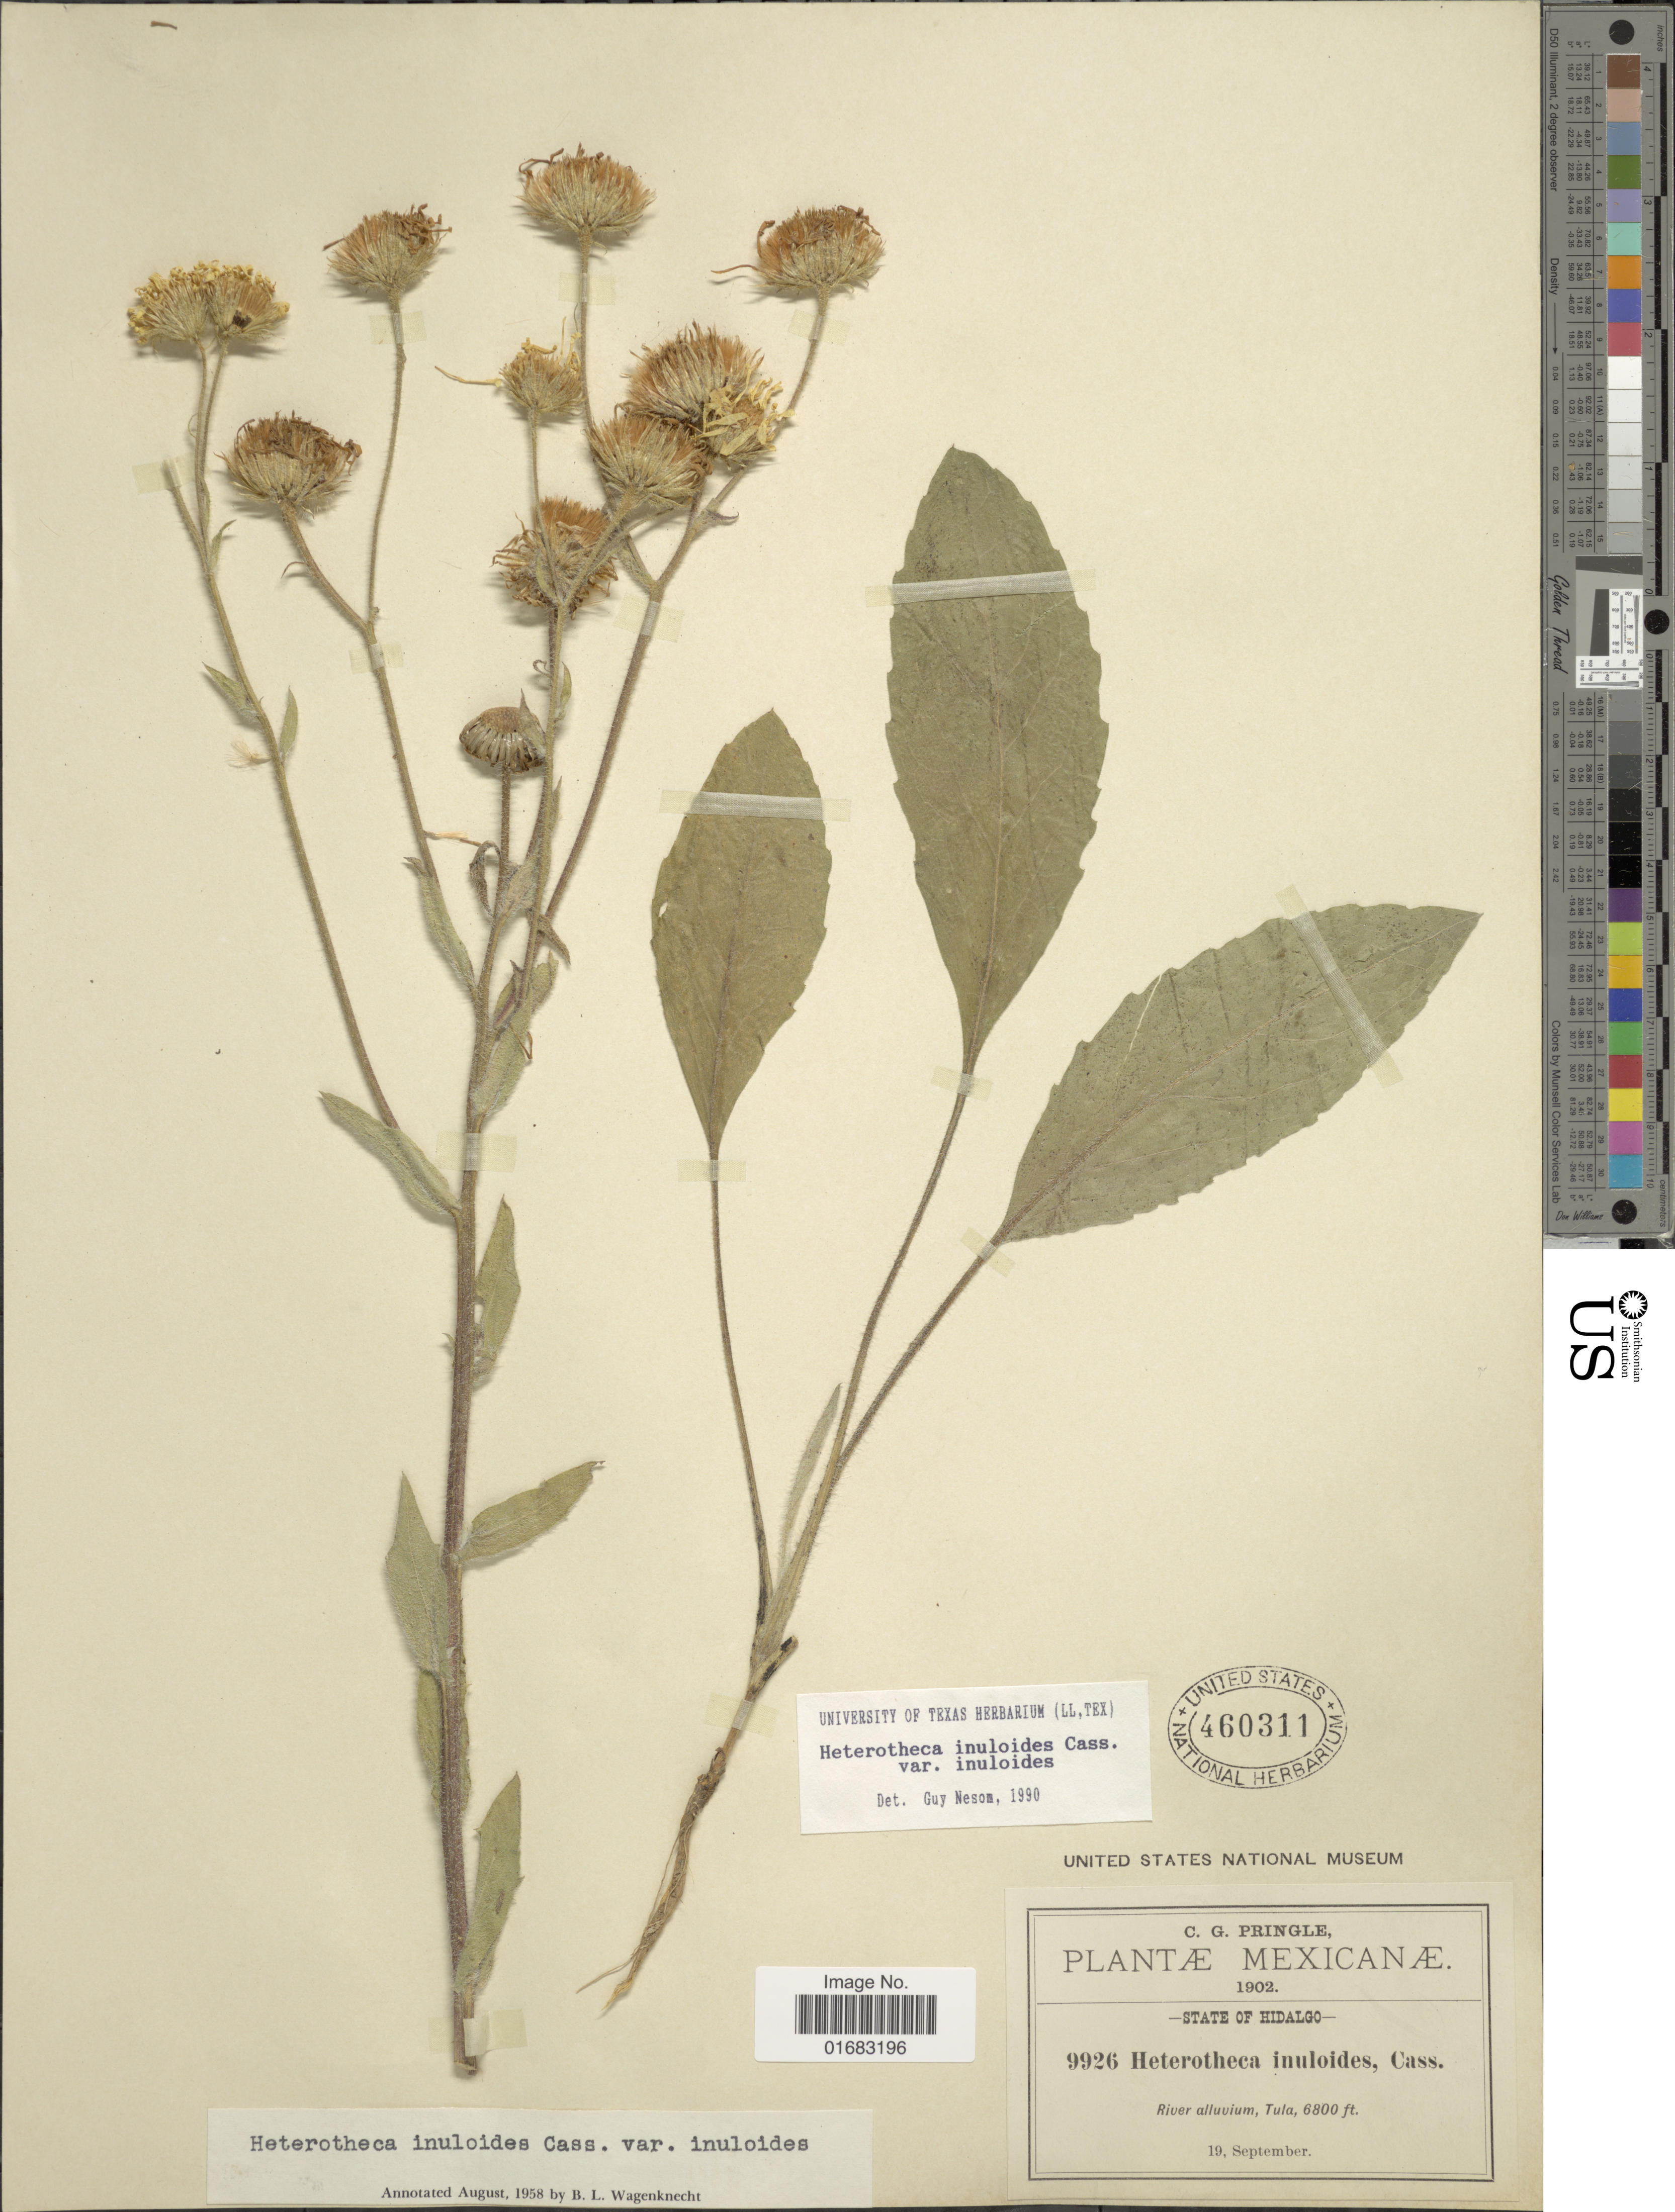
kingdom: Plantae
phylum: Tracheophyta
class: Magnoliopsida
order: Asterales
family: Asteraceae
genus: Heterotheca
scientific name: Heterotheca inuloides var. inuloides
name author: Cass.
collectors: C. G. Pringle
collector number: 9926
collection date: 1902-09-19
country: Mexico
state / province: Hidalgo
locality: Mexico. State of Hidalgo. River alluvium, Tula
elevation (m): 2073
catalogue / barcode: US 460311